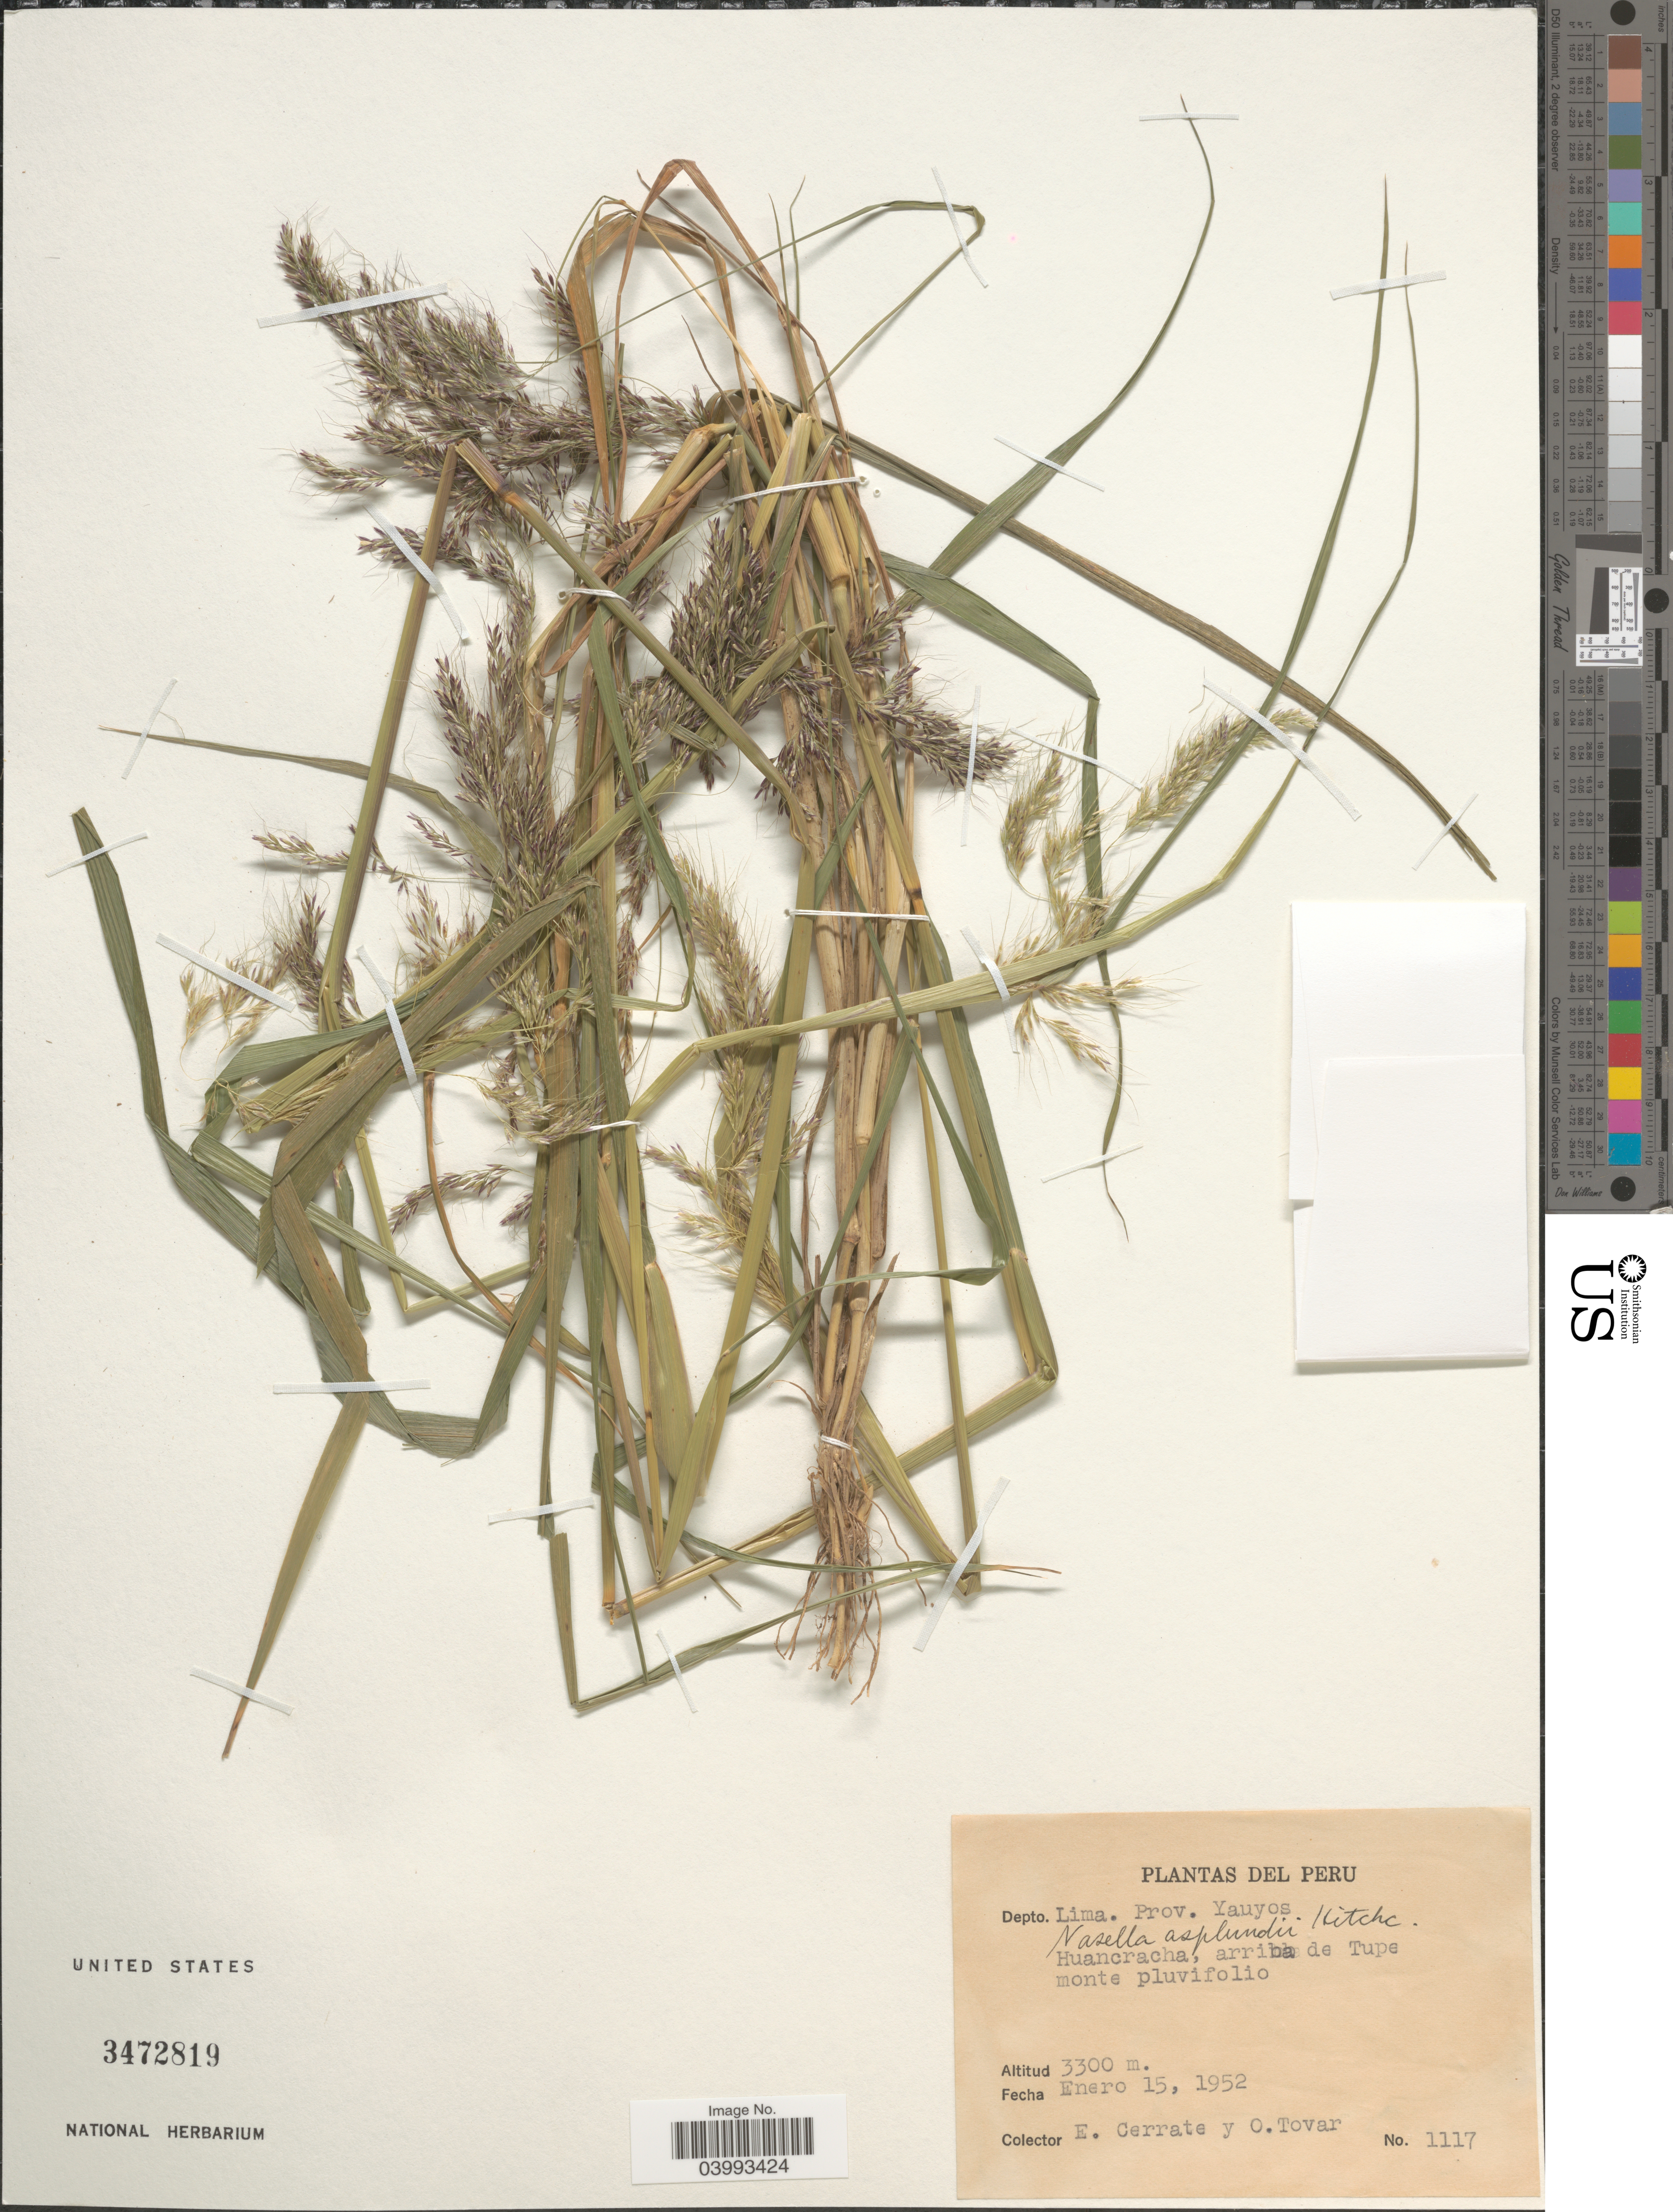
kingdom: Plantae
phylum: Tracheophyta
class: Liliopsida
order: Poales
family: Poaceae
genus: Nassella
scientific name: Nassella asplundii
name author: Hitchc.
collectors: E. Cerrate & Ó. Tovar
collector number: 1117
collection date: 1952-01-15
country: Peru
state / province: Lima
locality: Depto. Lima. Prov. Yauyos. Huancracha, arriba de Tupe.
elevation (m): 3300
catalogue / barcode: US 3472819